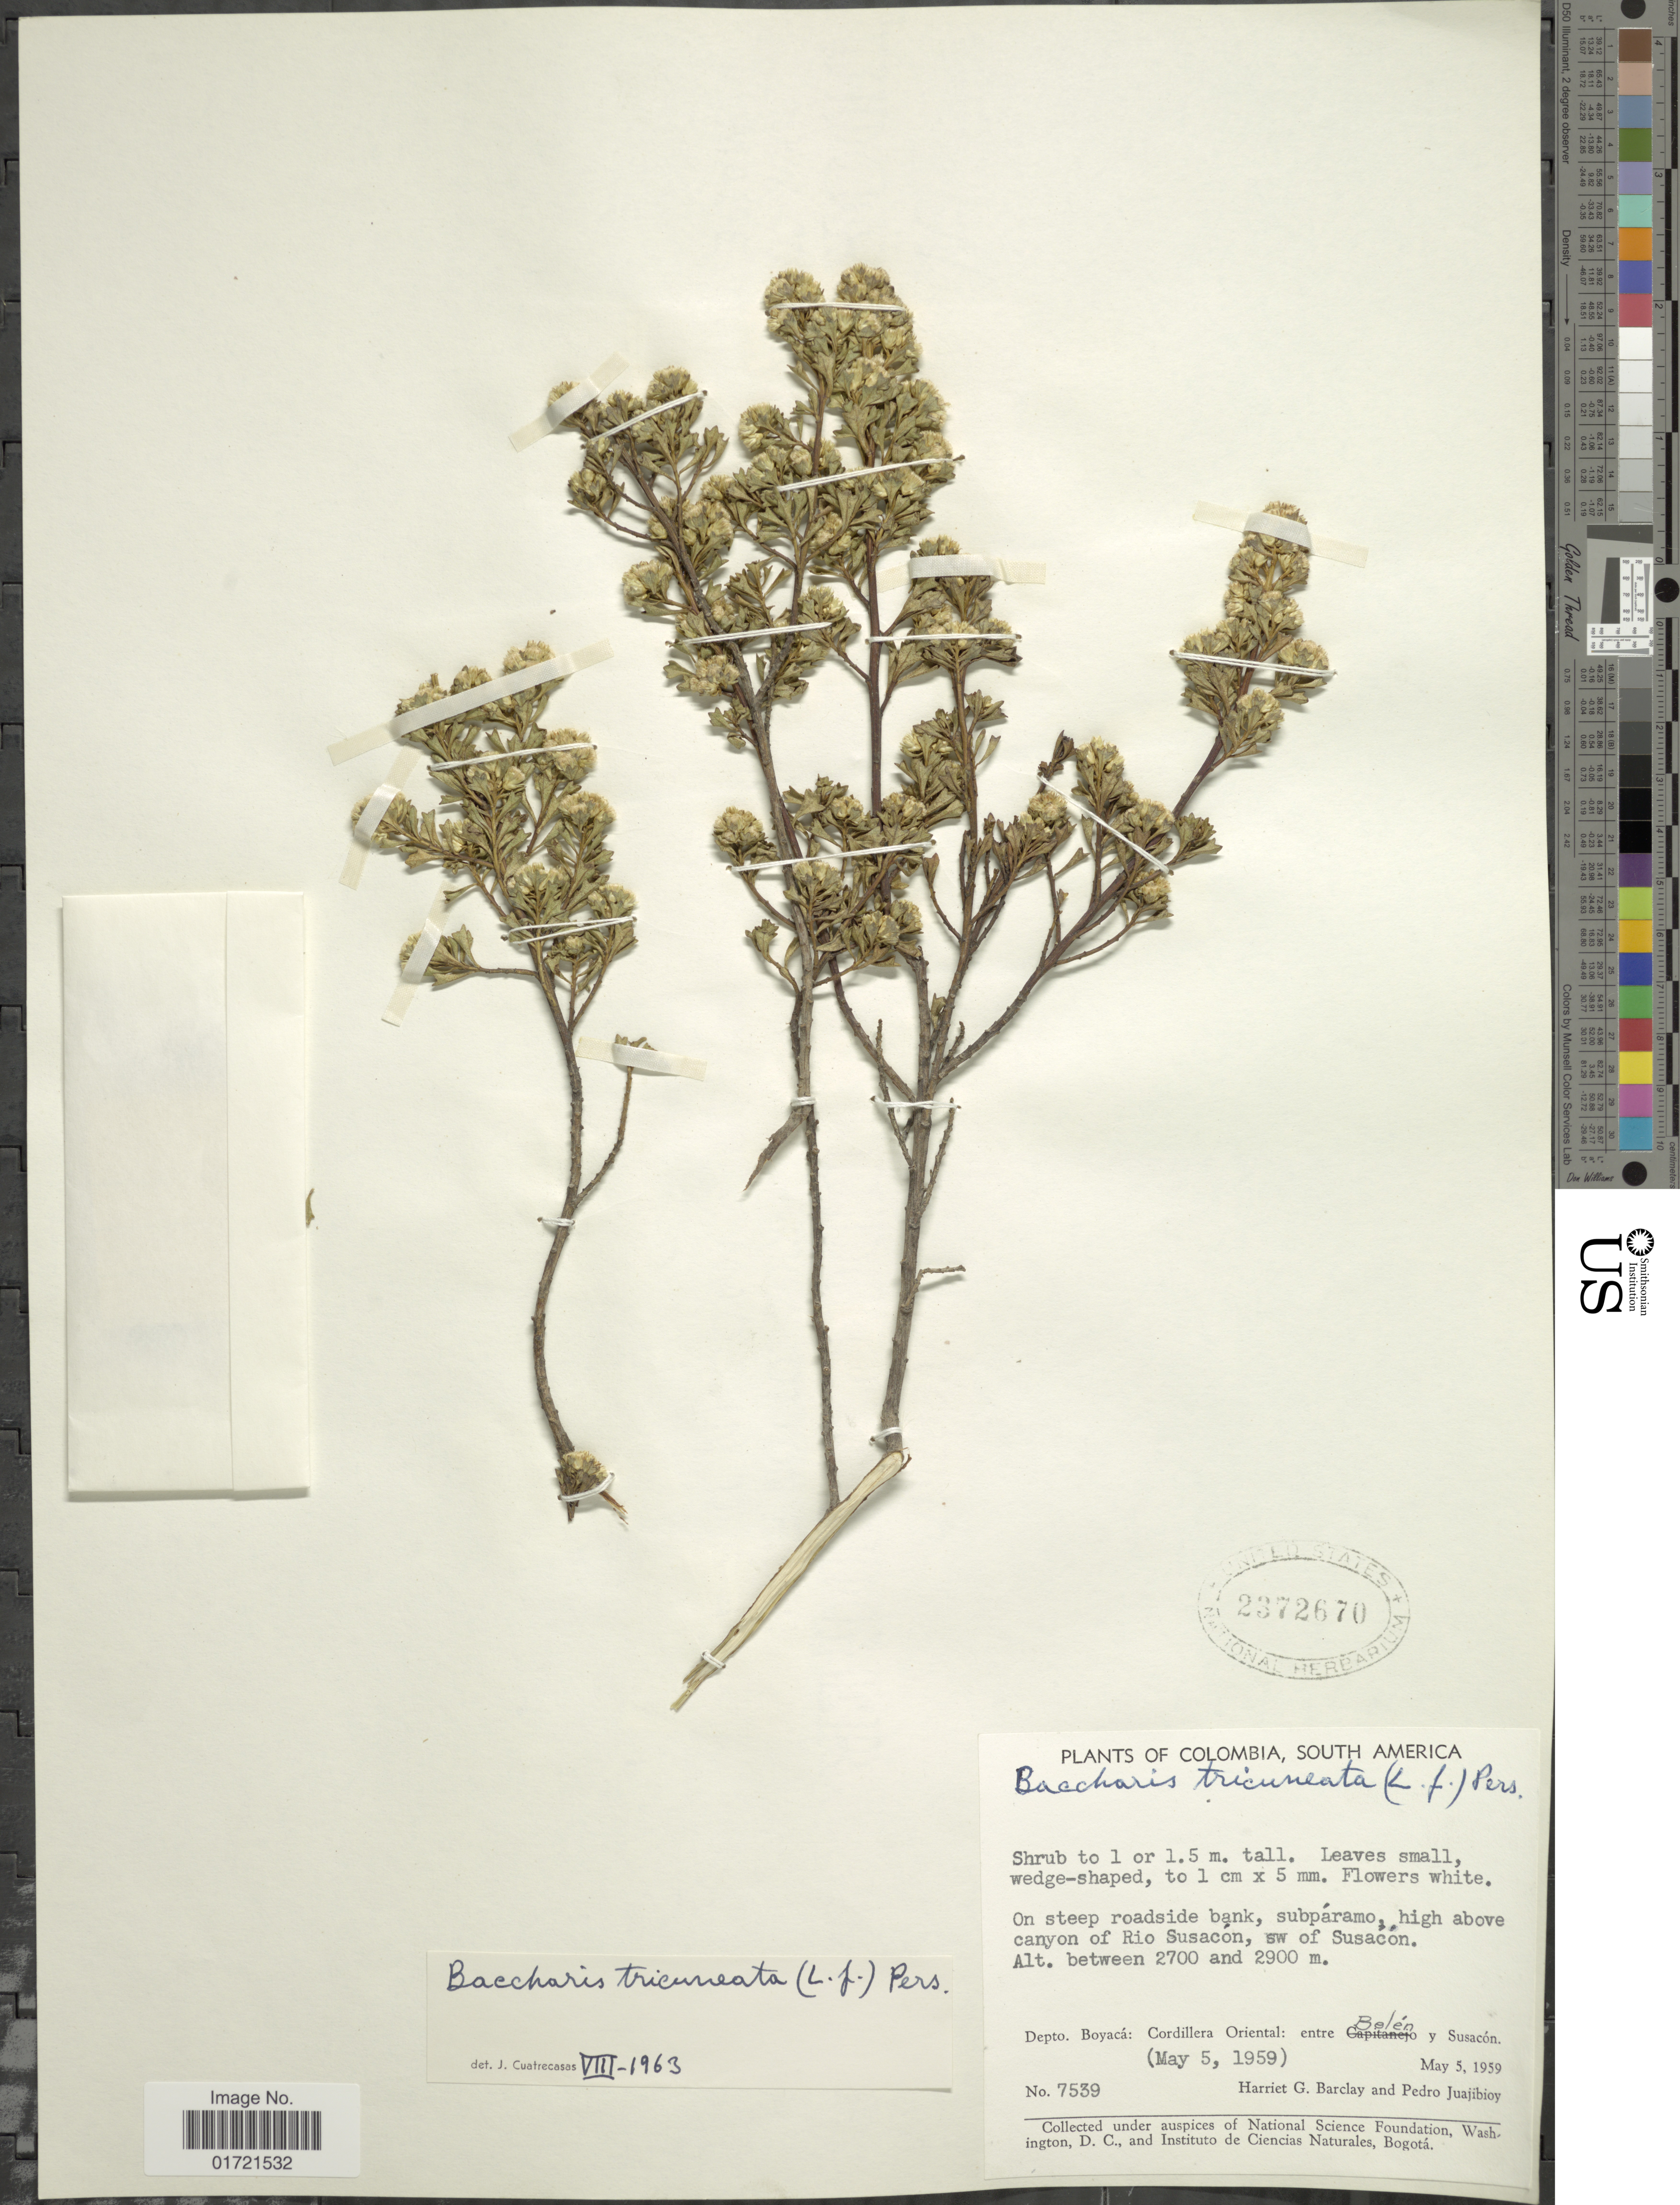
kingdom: Plantae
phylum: Tracheophyta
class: Magnoliopsida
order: Asterales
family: Asteraceae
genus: Baccharis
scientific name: Baccharis tricuneata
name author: (L. f.) Pers.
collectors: H. G. Barclay & P. Juajibioy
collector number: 7539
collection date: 1959-05-05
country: Colombia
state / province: Boyacá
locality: Cordillera Oriental: entre Belen y Susacon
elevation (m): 2700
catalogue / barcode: US 2372670